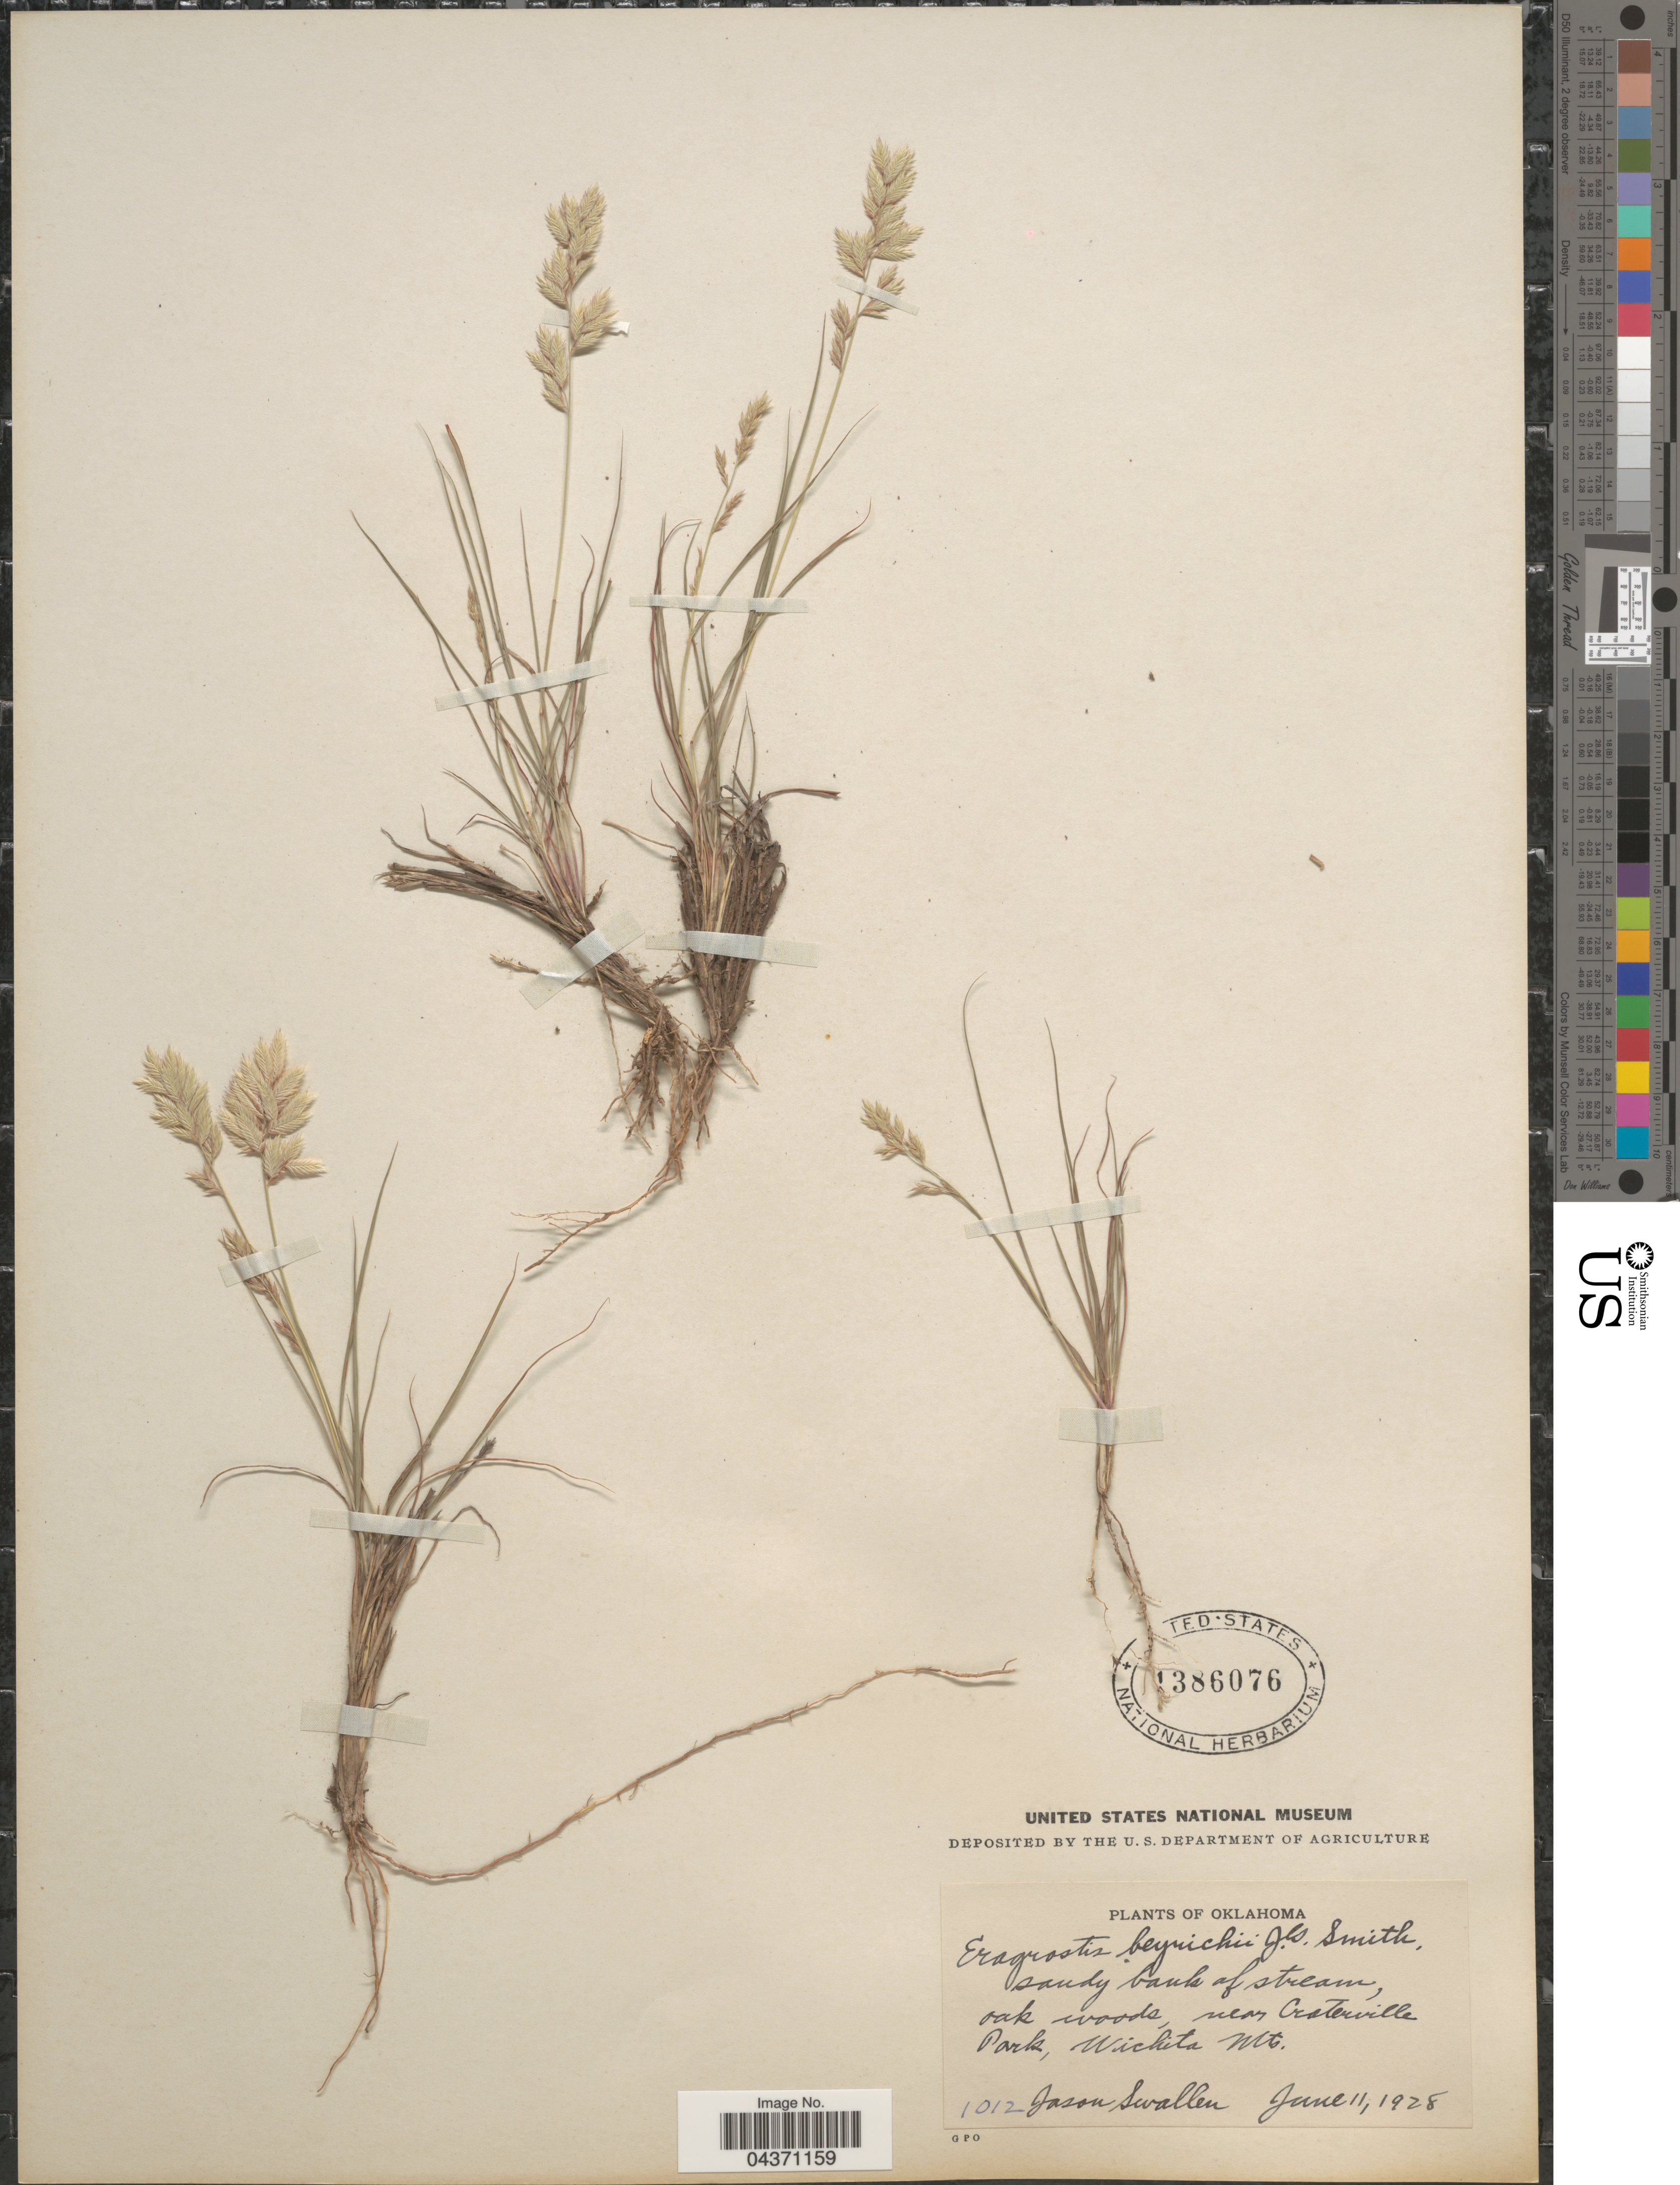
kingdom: Plantae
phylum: Tracheophyta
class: Liliopsida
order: Poales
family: Poaceae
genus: Eragrostis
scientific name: Eragrostis secundiflora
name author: J. Presl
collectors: J. R. Swallen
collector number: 1012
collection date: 1928-06-11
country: United States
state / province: Oklahoma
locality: Sandy bank of stream, oak woods, near Craterville Park, Wichita Mts.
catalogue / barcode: US 1386076